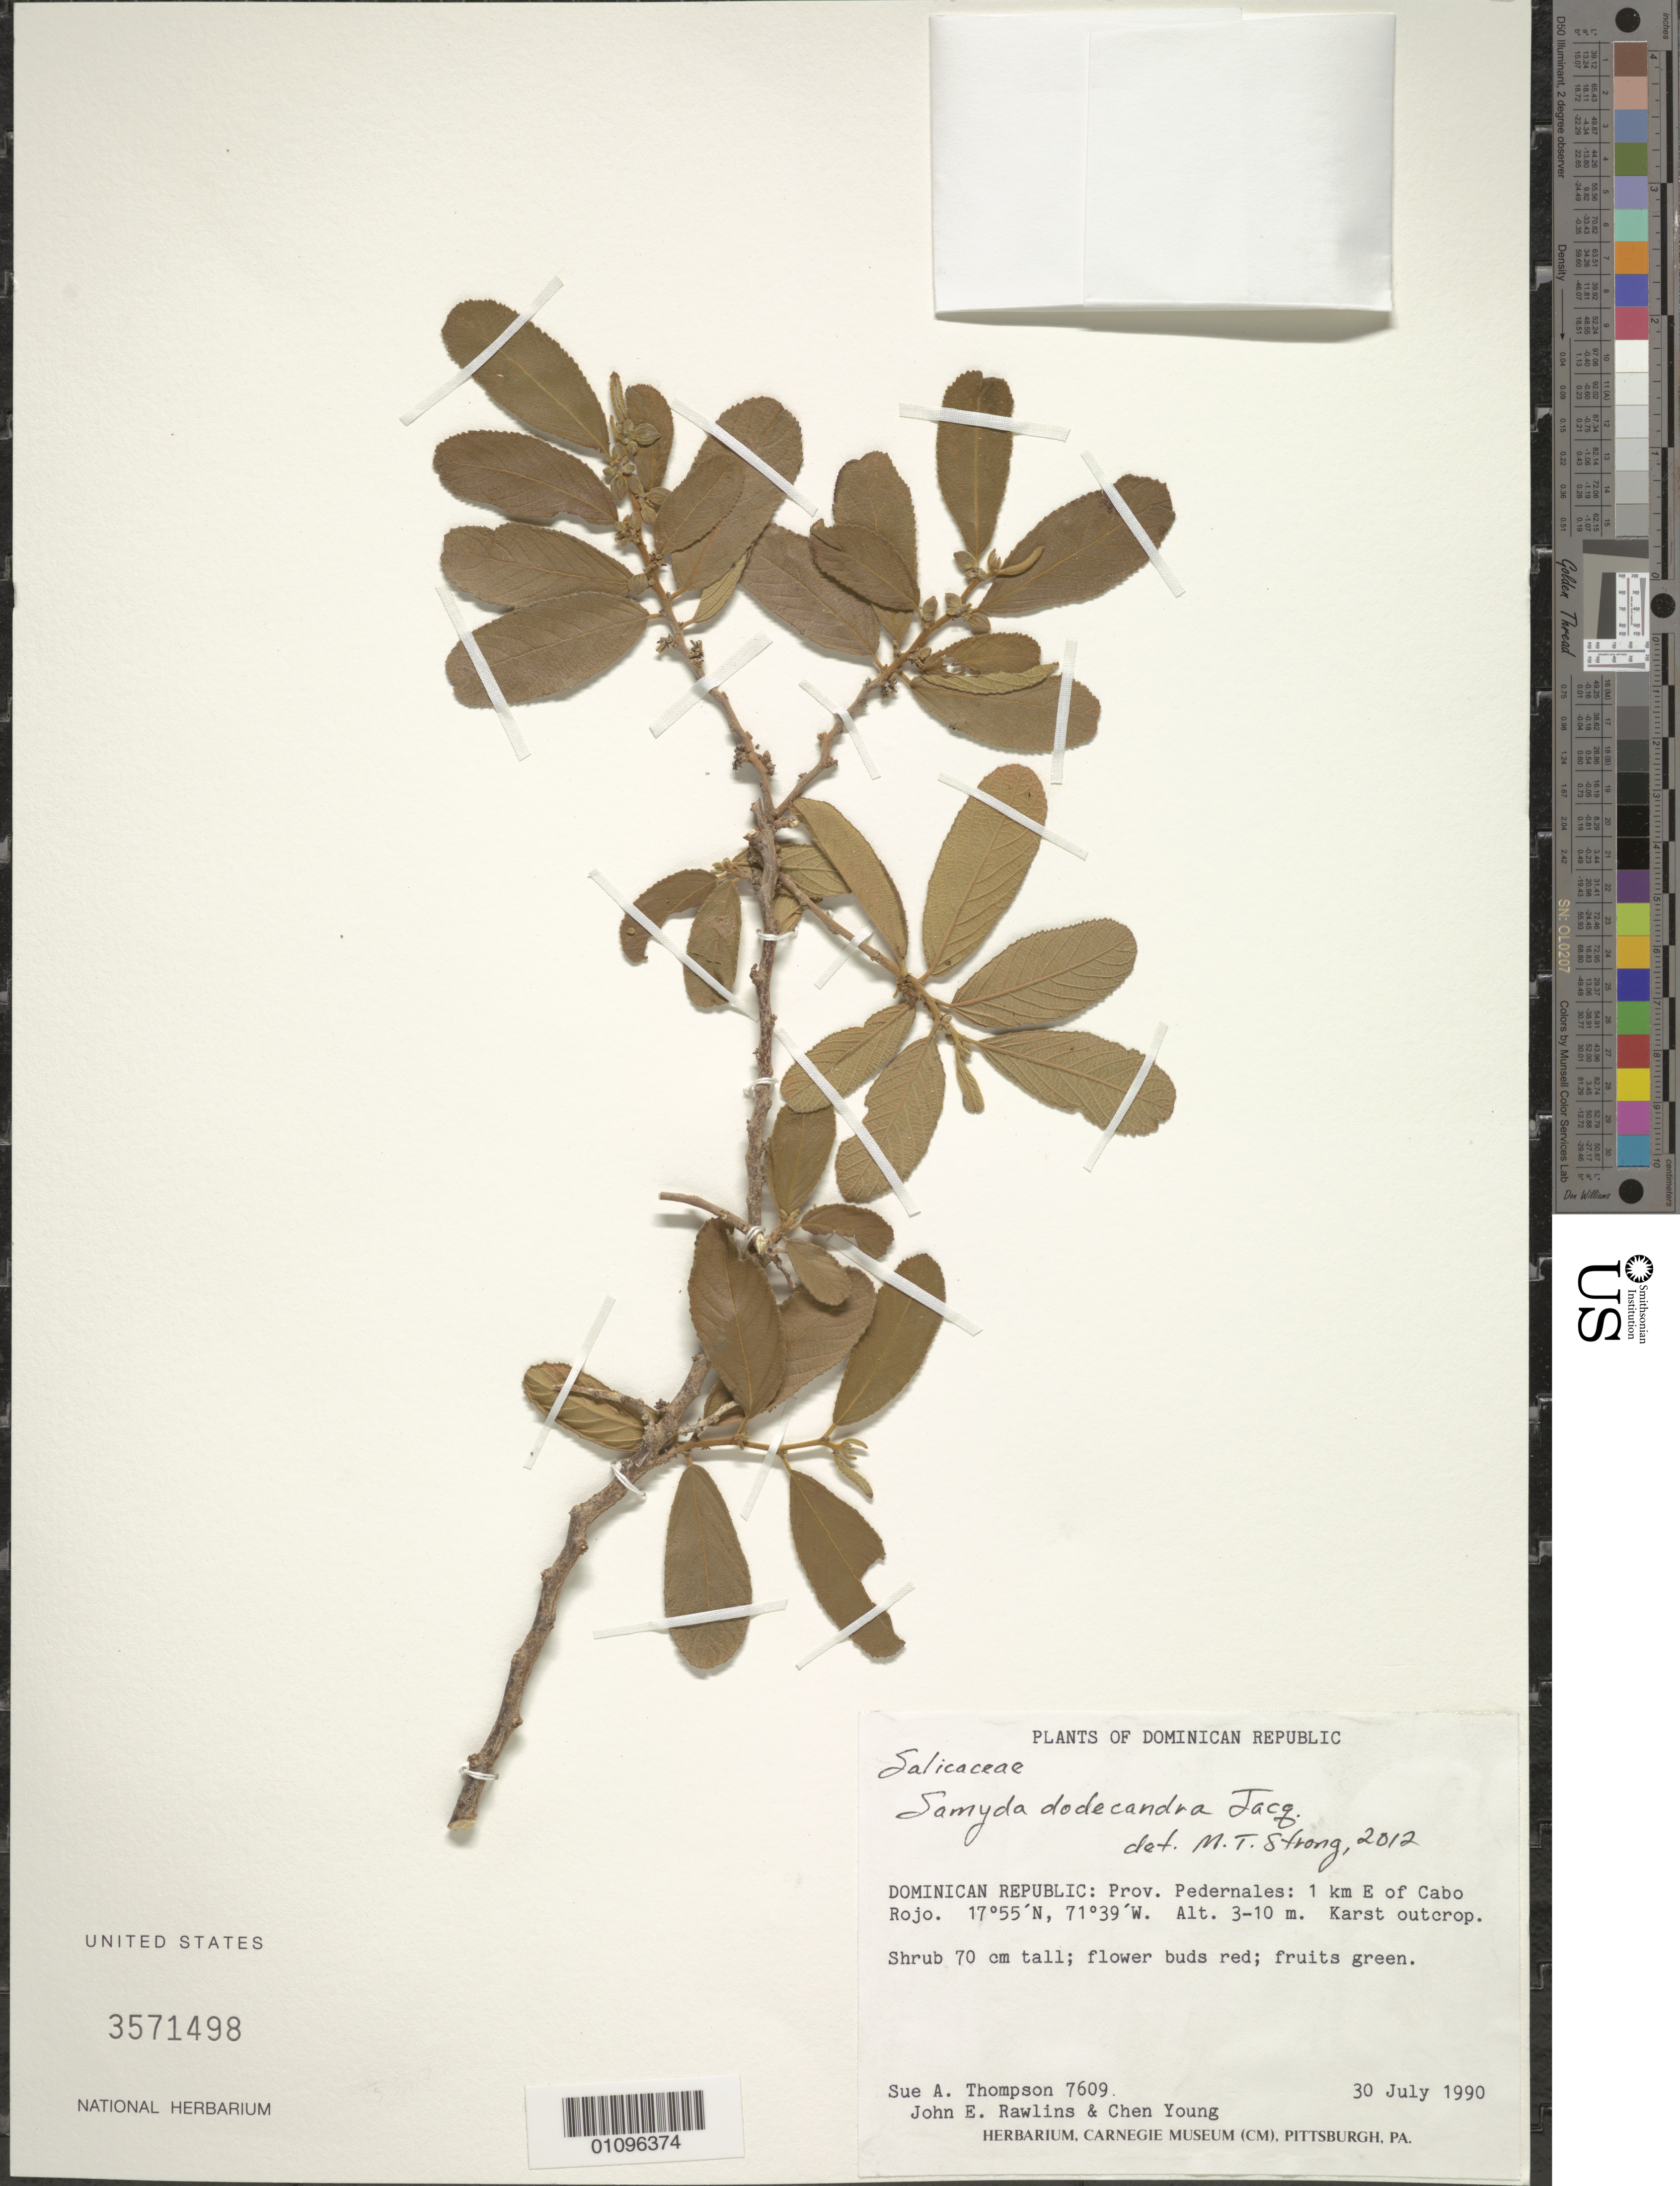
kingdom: Plantae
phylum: Tracheophyta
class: Magnoliopsida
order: Malpighiales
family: Salicaceae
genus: Casearia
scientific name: Casearia dodecandra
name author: (Jacq.) T. Samar. & M.H. Alford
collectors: S. A. Thompson, J. Rawlins & C. Young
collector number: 7609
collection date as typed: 30 Jul 1990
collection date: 1990-07-30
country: Dominican Republic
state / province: Pedernales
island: Hispaniola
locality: Cabo Rojo, 1 km E of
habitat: Karst outcrop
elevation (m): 3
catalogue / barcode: US 3571498